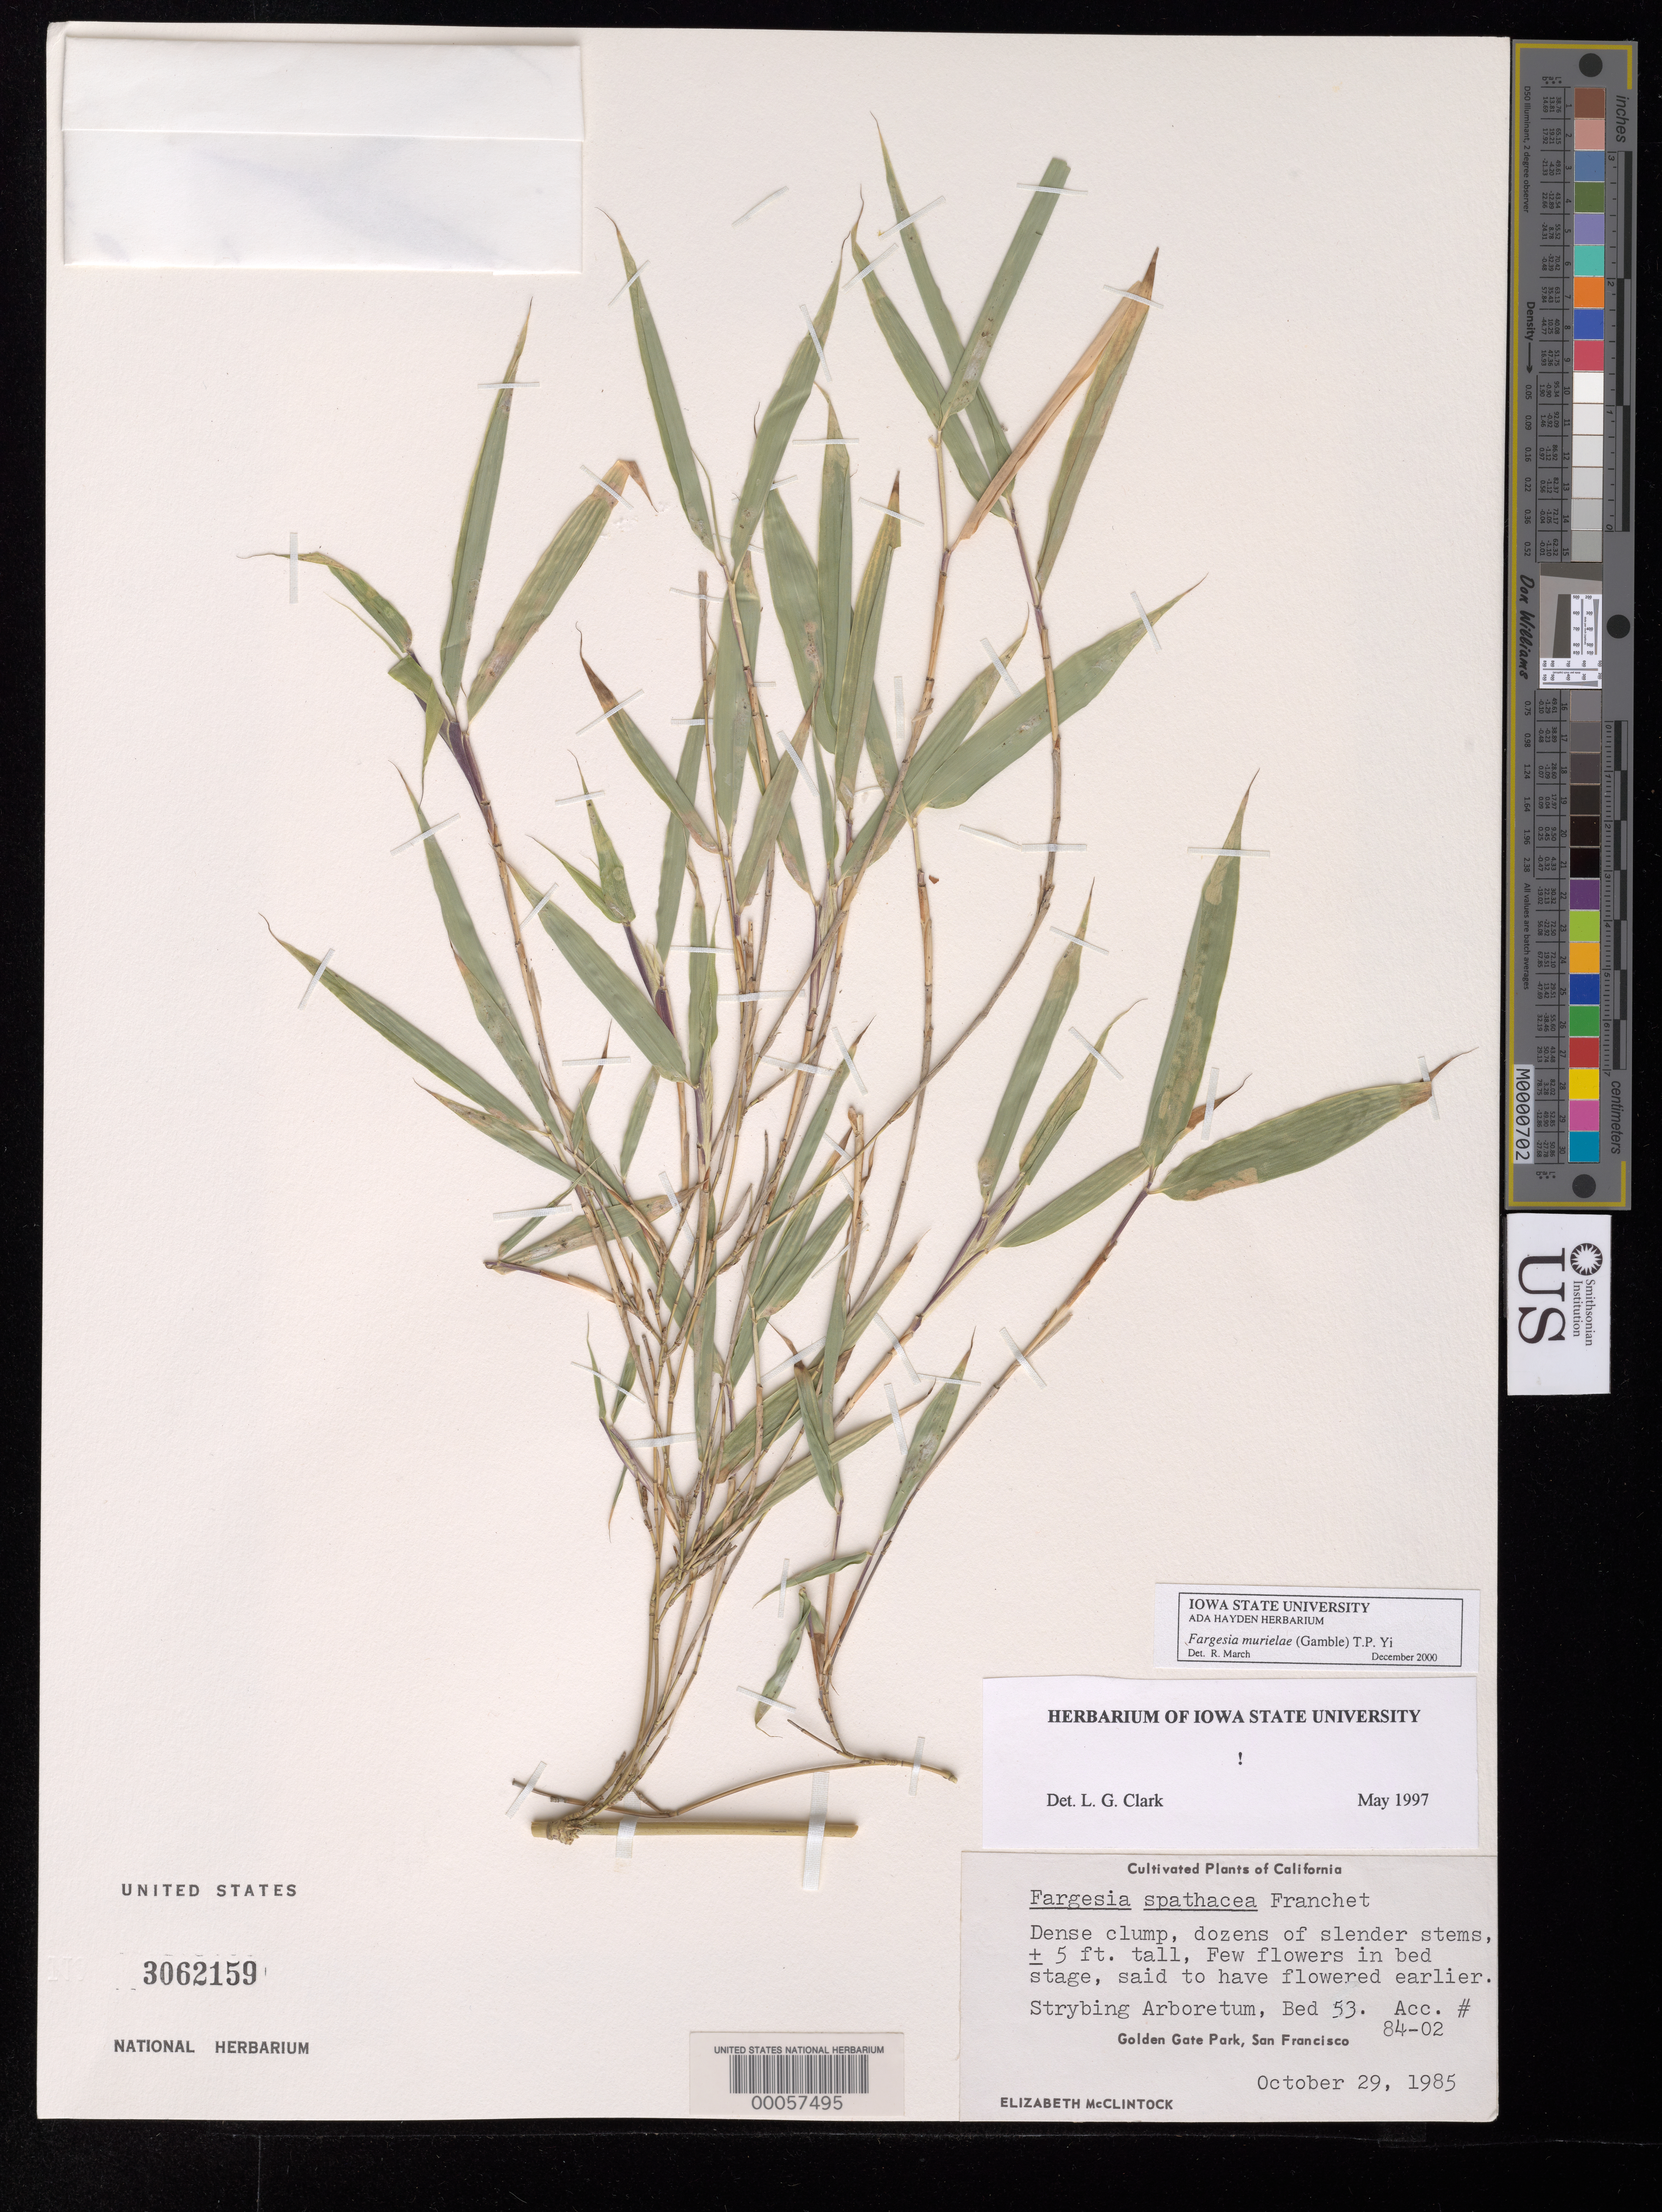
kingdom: Plantae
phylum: Tracheophyta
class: Liliopsida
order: Poales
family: Poaceae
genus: Fargesia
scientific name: Fargesia murielae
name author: (Gamble) T.P. Yi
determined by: March, R.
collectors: E. McClintock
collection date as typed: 29 Oct 1985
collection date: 1985-10-29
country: United States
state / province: California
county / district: San Francisco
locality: Strybing Arboretum, Golden Gate Park, San Francisco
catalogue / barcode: US 3062159